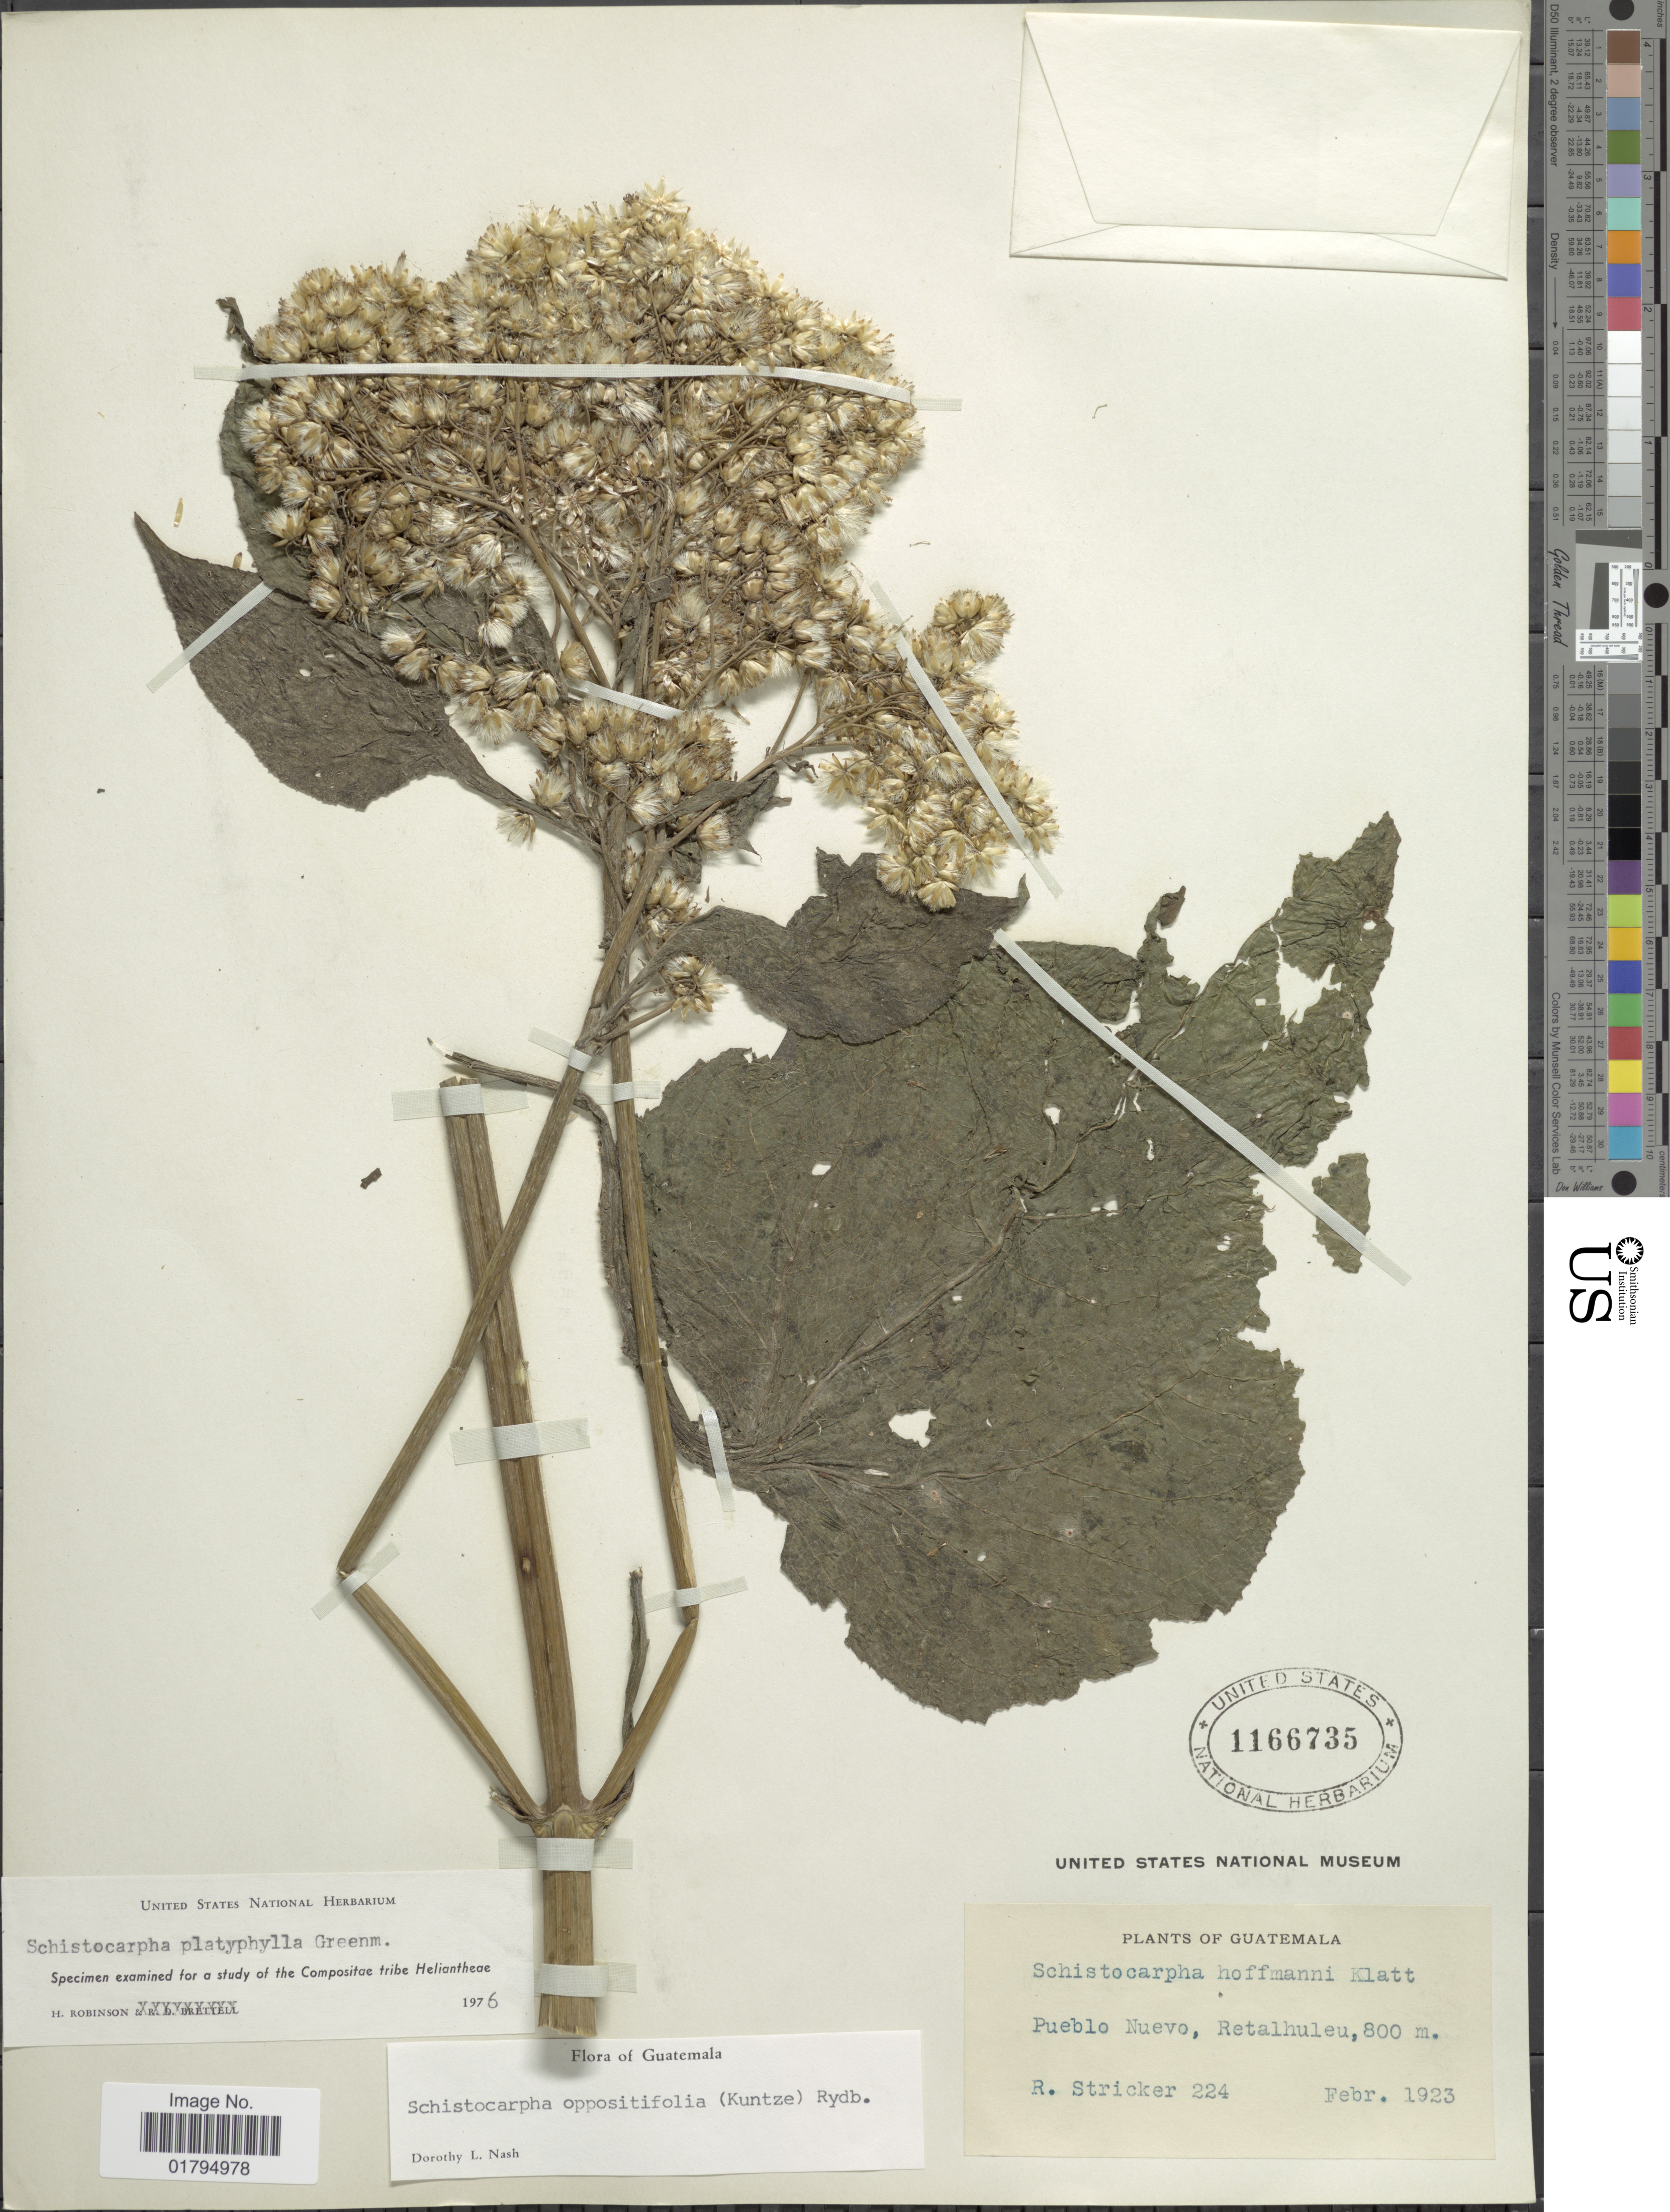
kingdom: Plantae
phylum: Tracheophyta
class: Magnoliopsida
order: Asterales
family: Asteraceae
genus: Schistocarpha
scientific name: Schistocarpha platyphylla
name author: Greenm.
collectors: R. Stricker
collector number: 224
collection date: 1923-02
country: Guatemala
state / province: Retalhuleu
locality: Pueblo Nuevo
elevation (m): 800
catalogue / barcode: US 1166735